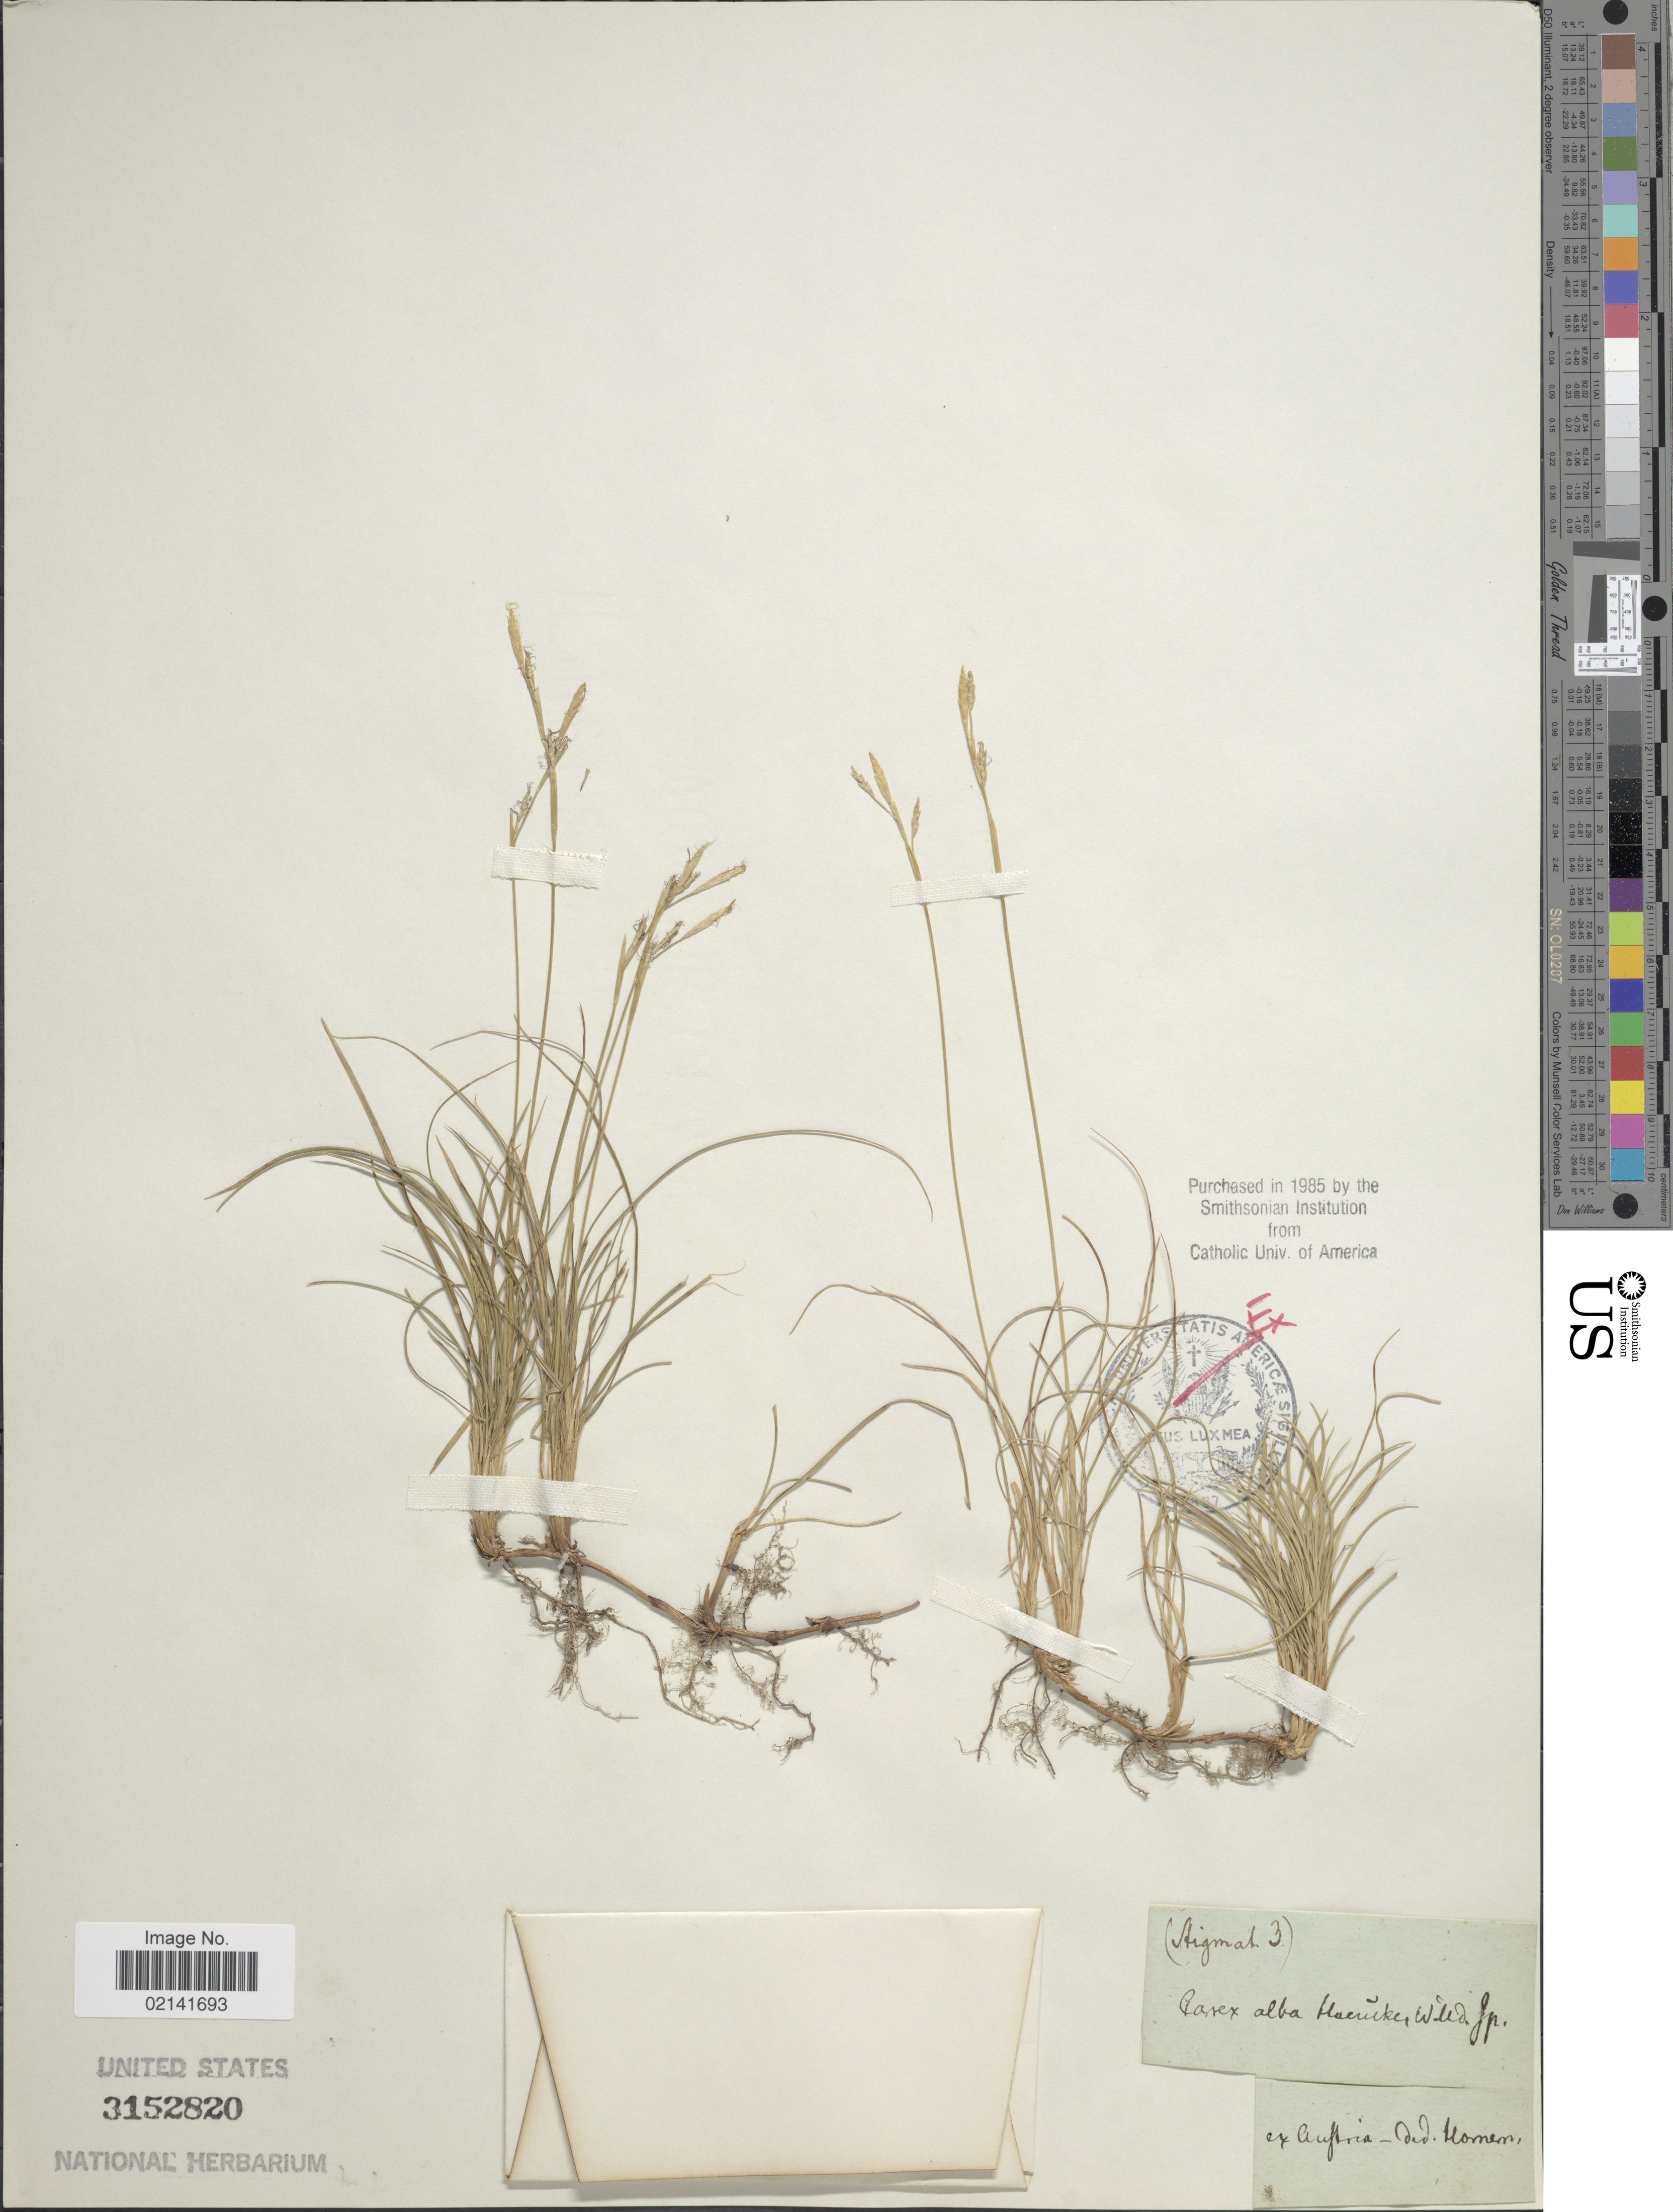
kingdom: Plantae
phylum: Tracheophyta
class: Liliopsida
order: Poales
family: Cyperaceae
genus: Carex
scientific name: Carex alba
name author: Scop.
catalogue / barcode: US 3152820